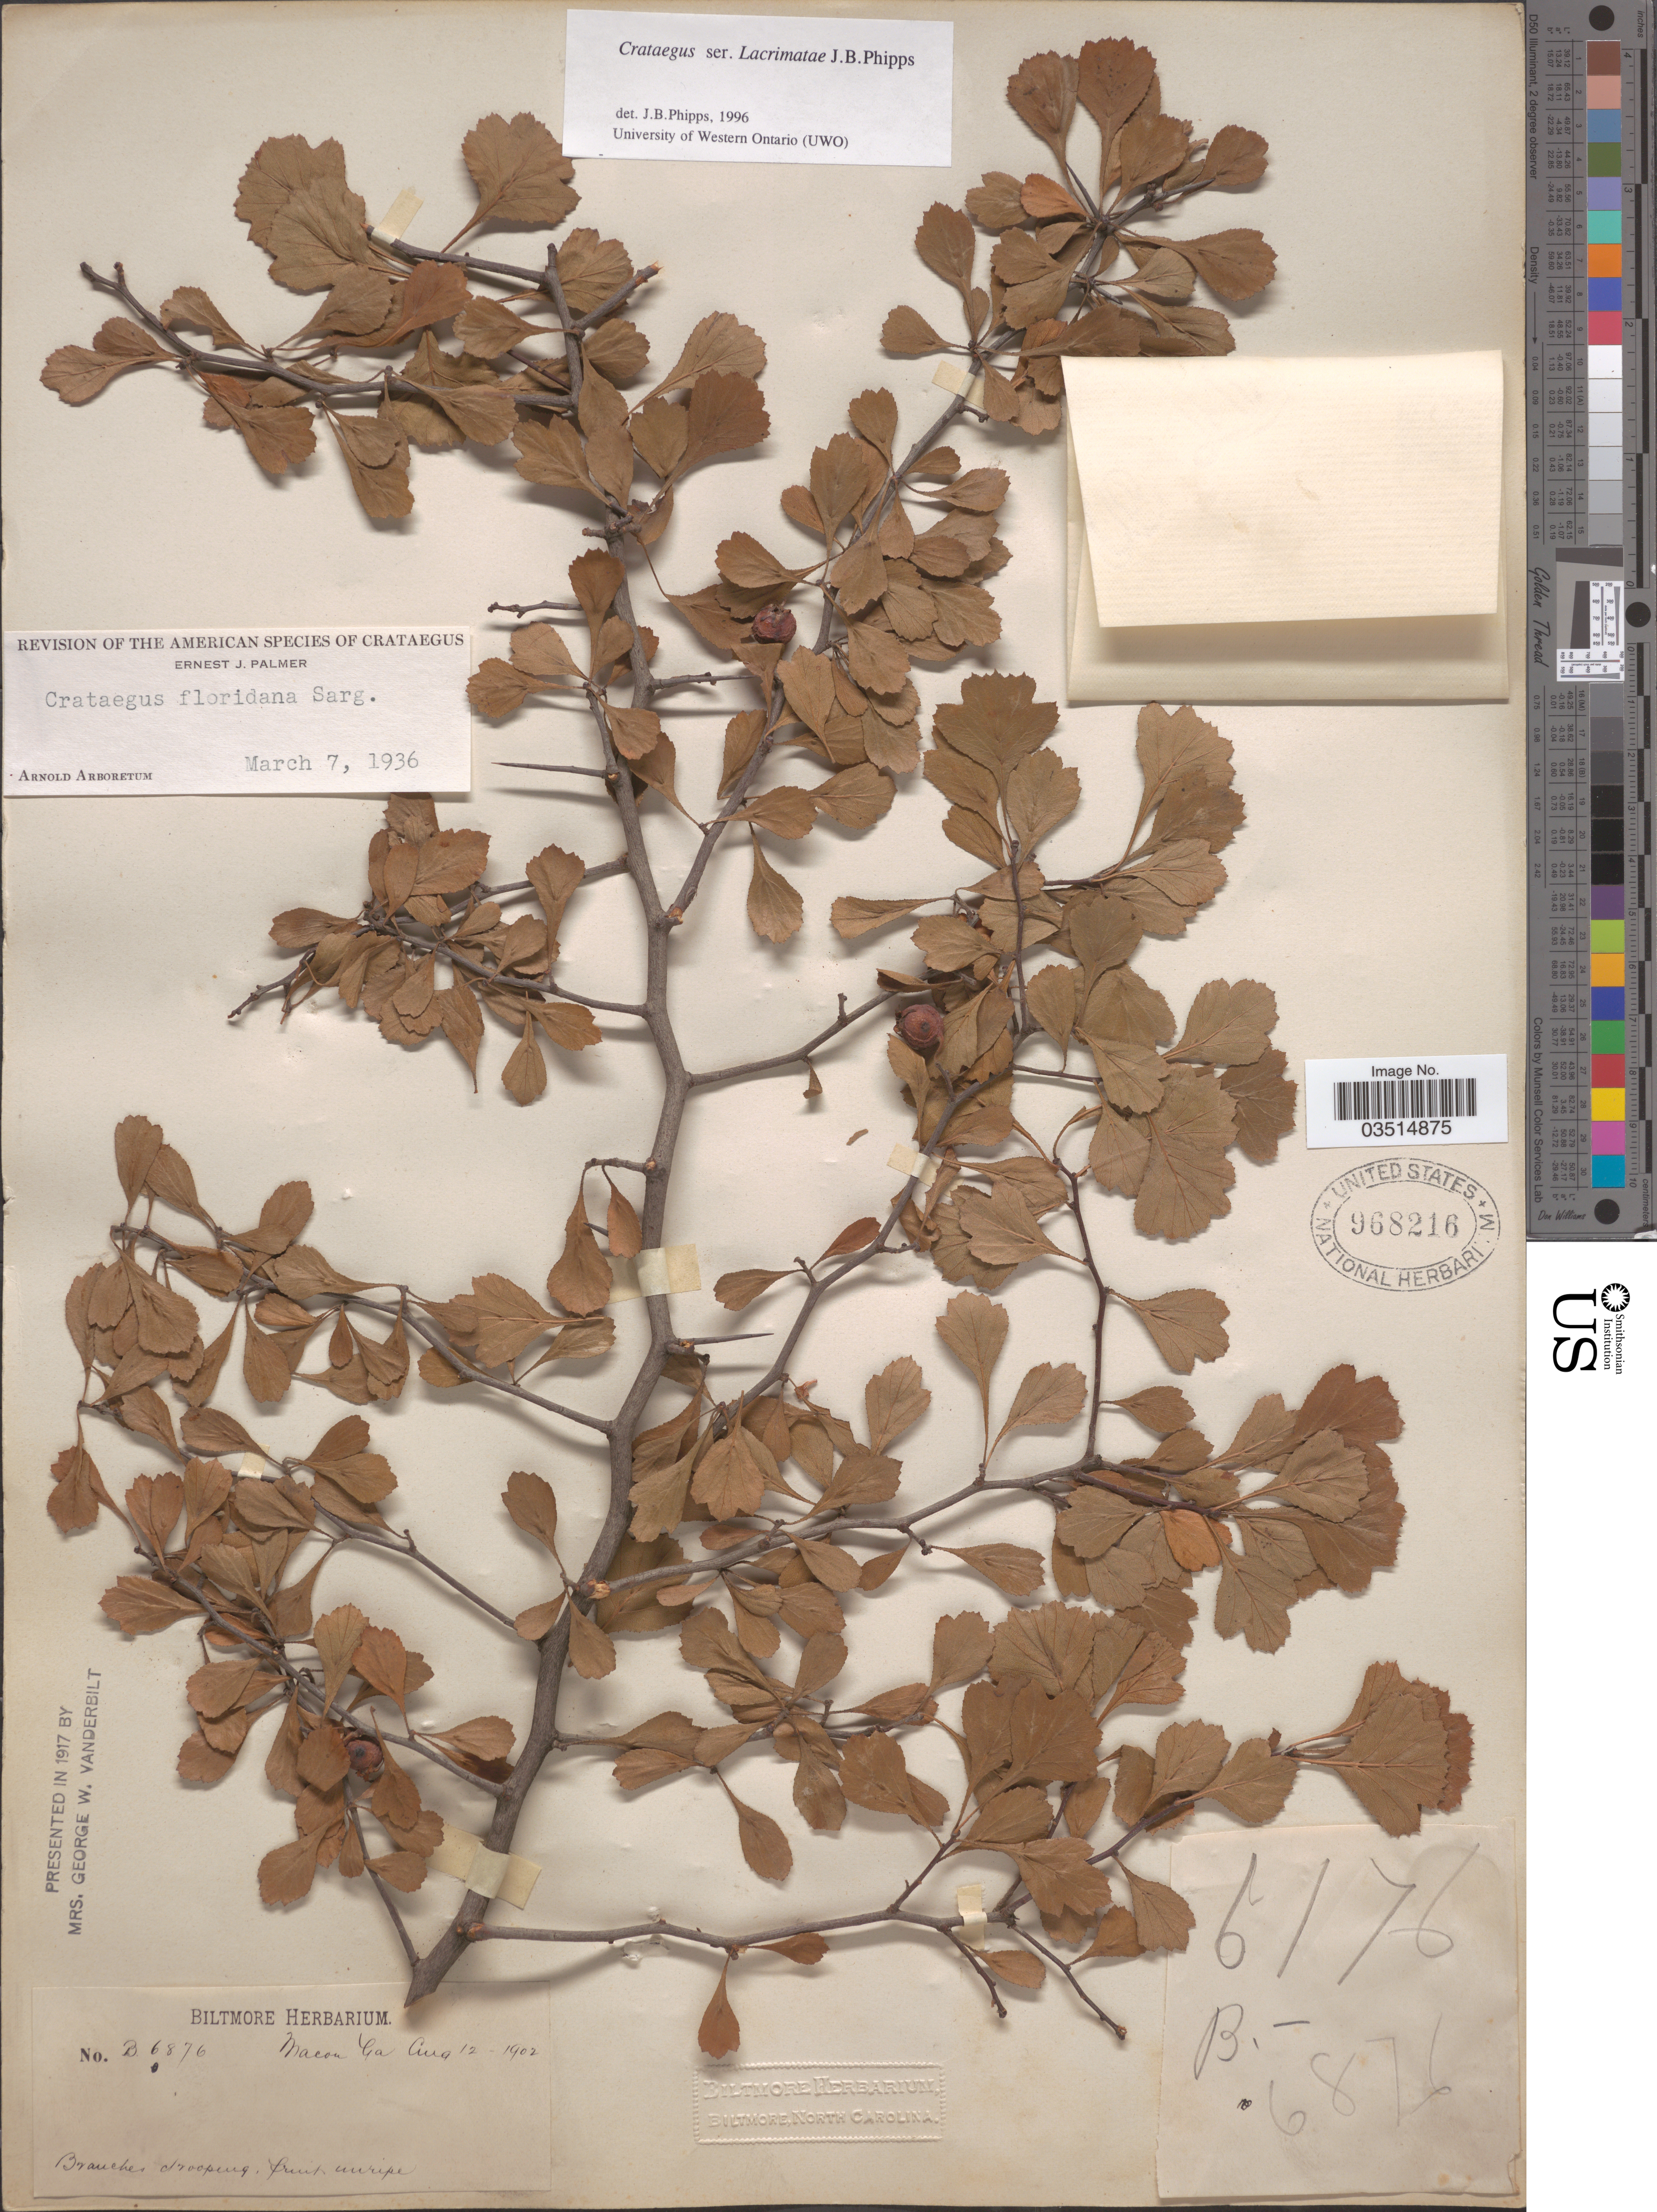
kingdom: Plantae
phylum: Tracheophyta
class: Magnoliopsida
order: Rosales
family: Rosaceae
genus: Crataegus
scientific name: Crataegus floridana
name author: Sarg.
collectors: ex herb. Biltmore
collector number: B6876/6176?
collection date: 1902-08-12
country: United States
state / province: Georgia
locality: Macon.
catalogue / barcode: US 968216